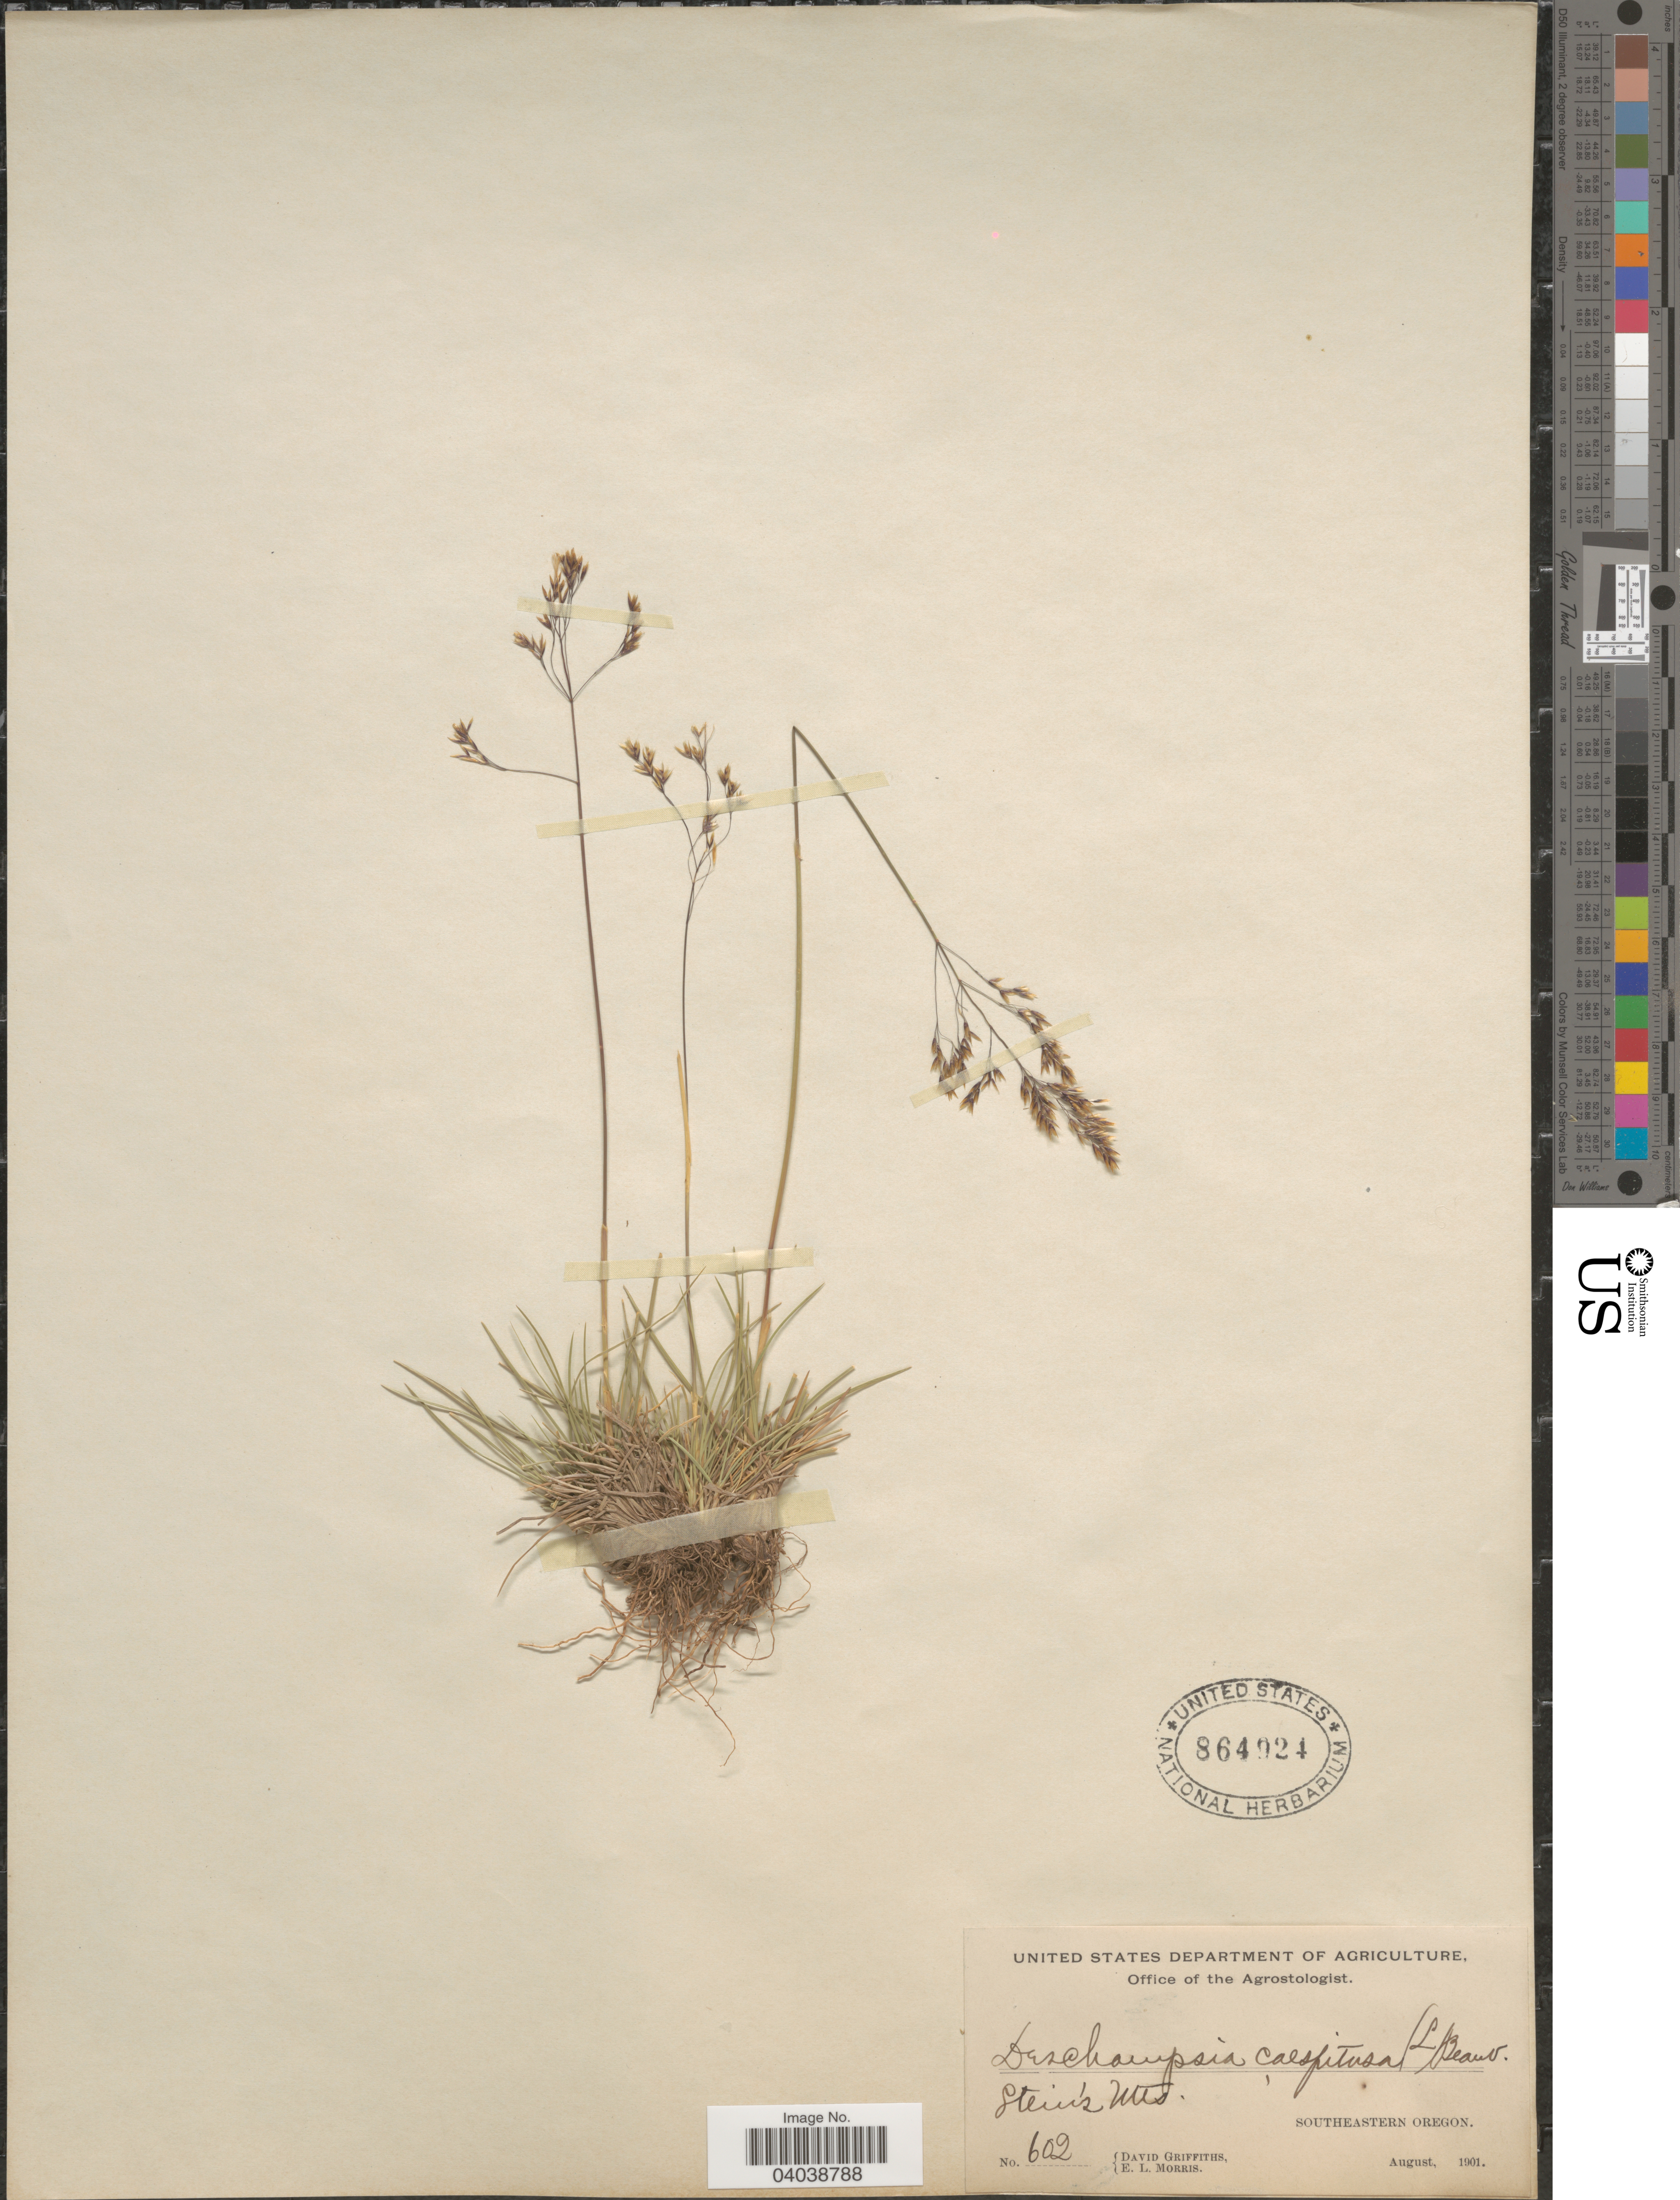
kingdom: Plantae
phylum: Tracheophyta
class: Liliopsida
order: Poales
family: Poaceae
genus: Deschampsia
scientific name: Deschampsia cespitosa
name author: (L.) P. Beauv.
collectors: D. Griffiths & E. Morris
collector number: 602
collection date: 1901-08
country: United States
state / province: Oregon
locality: Stein's Mts. Southeastern Oregon.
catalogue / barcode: US 864924